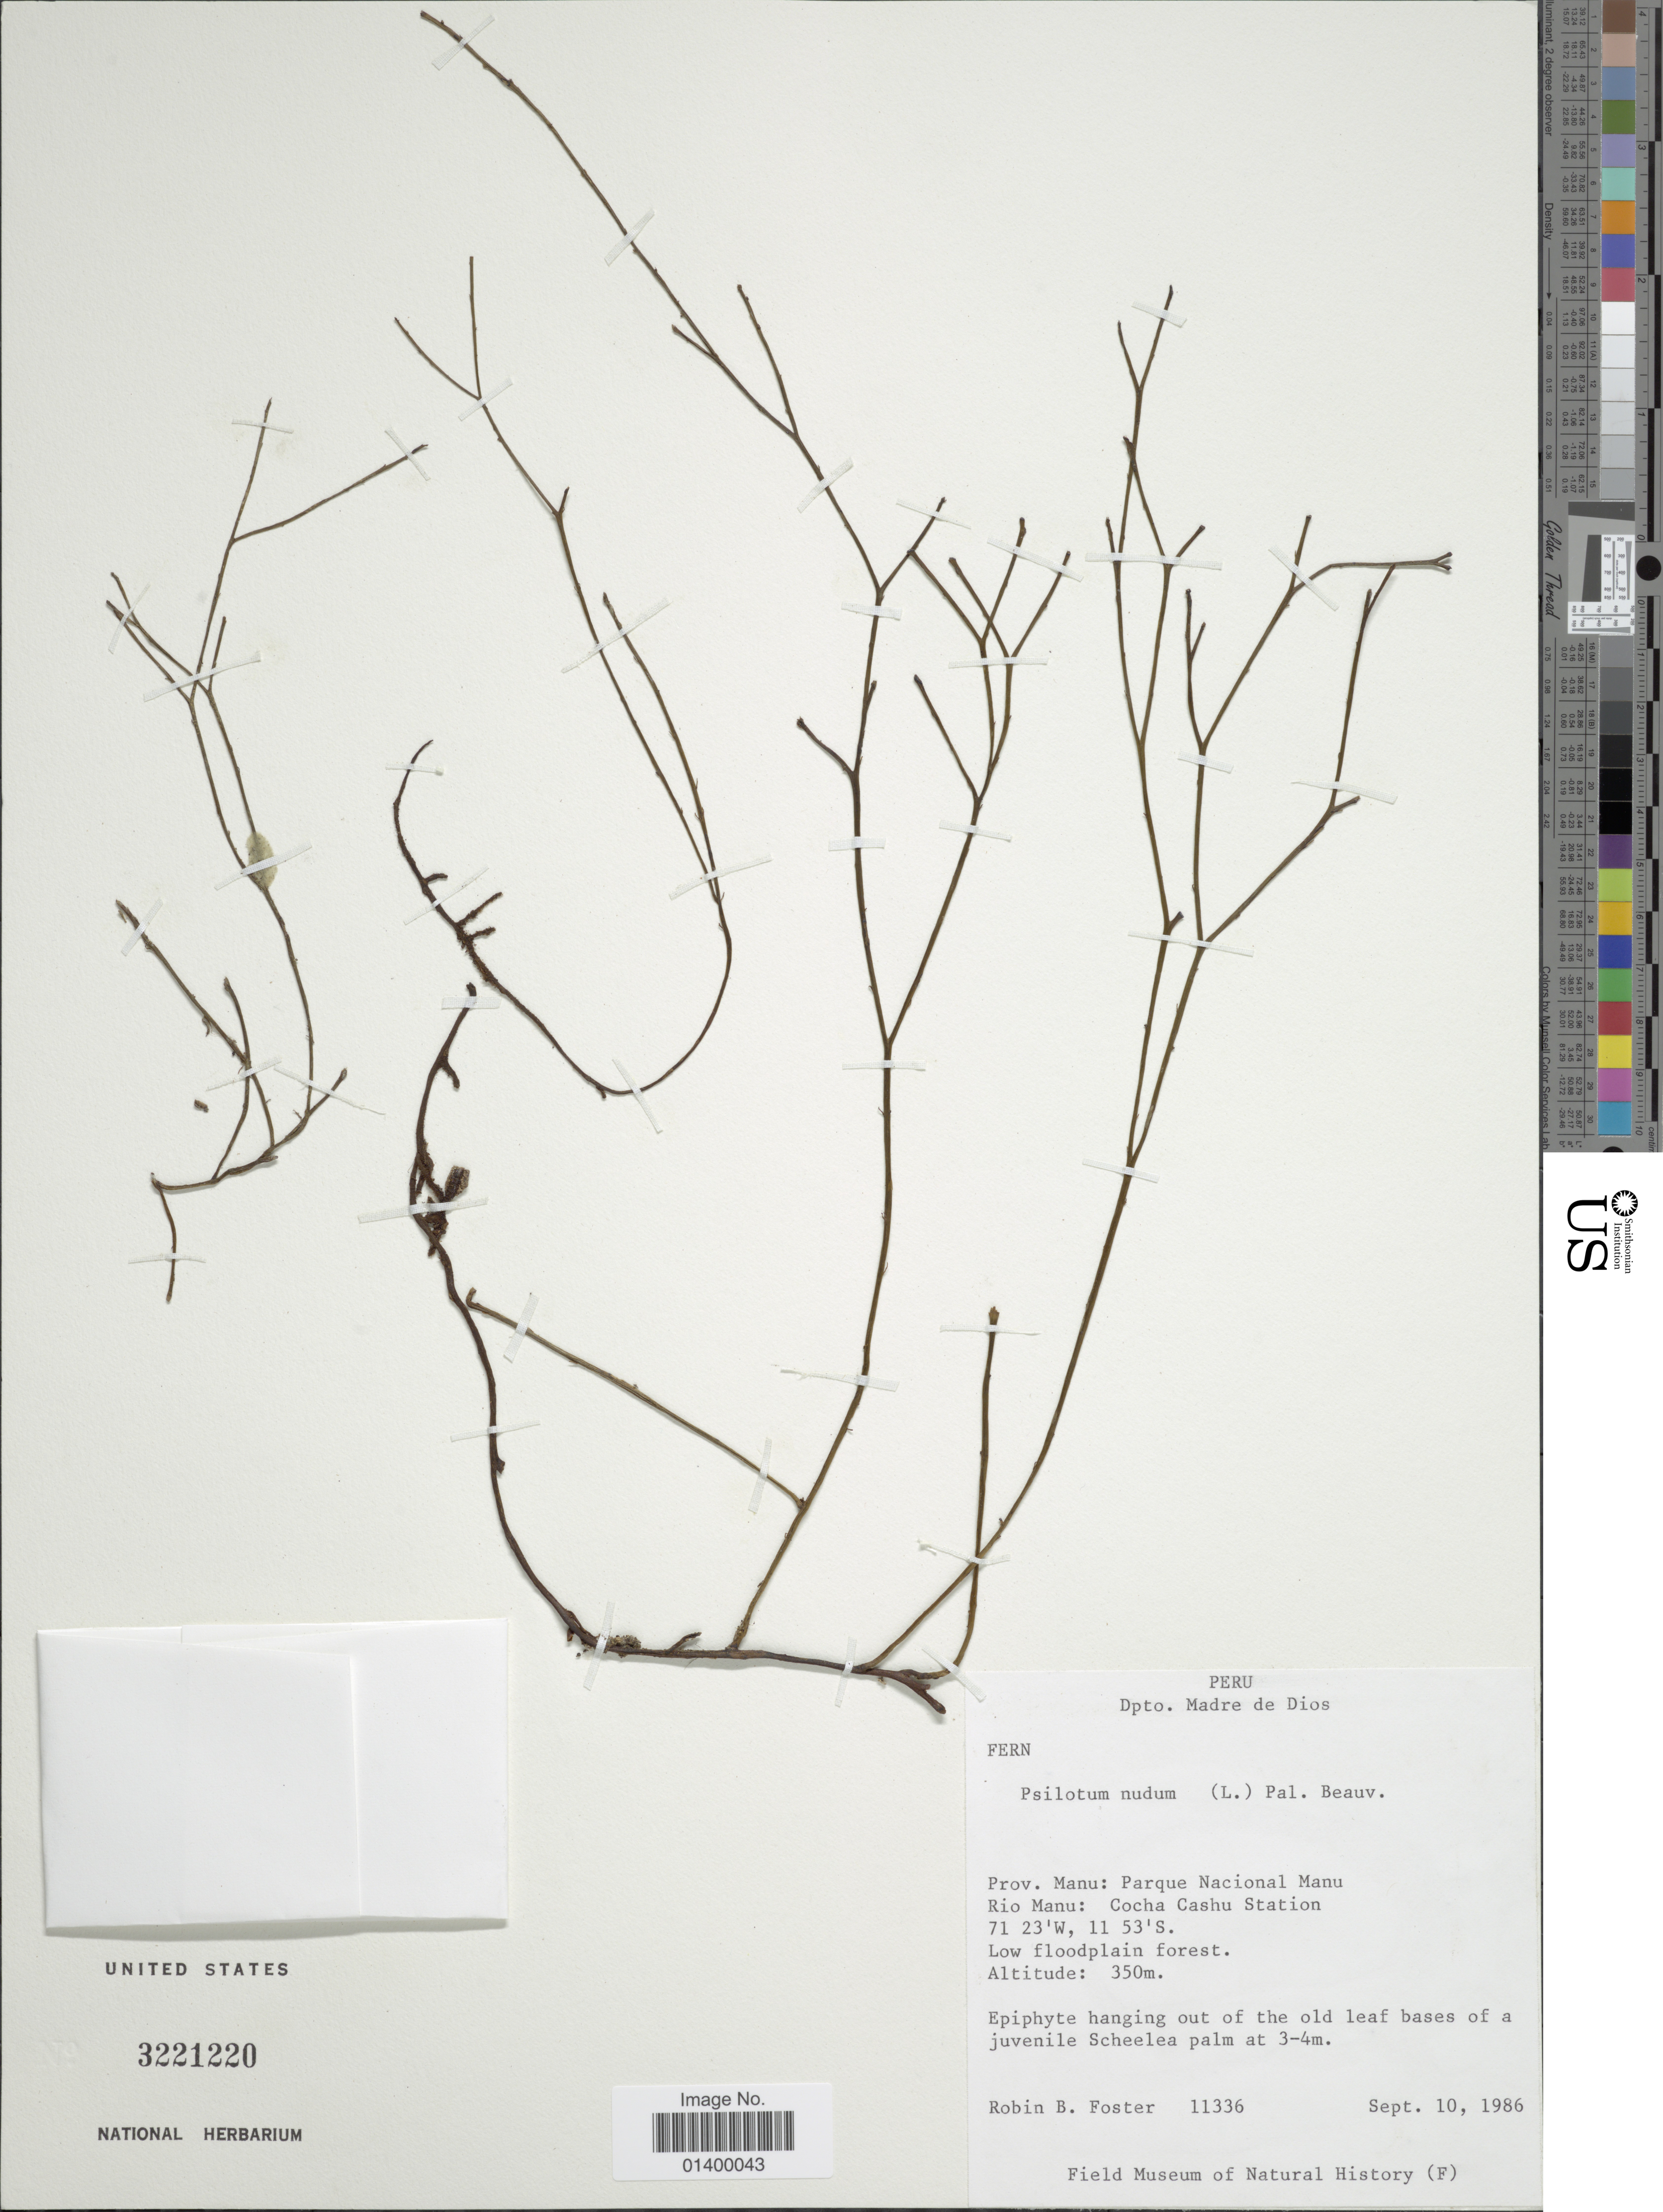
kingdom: Plantae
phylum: Tracheophyta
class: Polypodiopsida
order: Psilotales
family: Psilotaceae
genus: Psilotum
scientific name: Psilotum nudum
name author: (L.) P. Beauv.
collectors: R. B. Foster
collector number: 11336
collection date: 1986-09-10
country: Peru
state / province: Madre de Dios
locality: Prov. Manu: Parque Nacional Manu. Rio Manu: Cocha Cashu Station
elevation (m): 350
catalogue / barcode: US 3221220